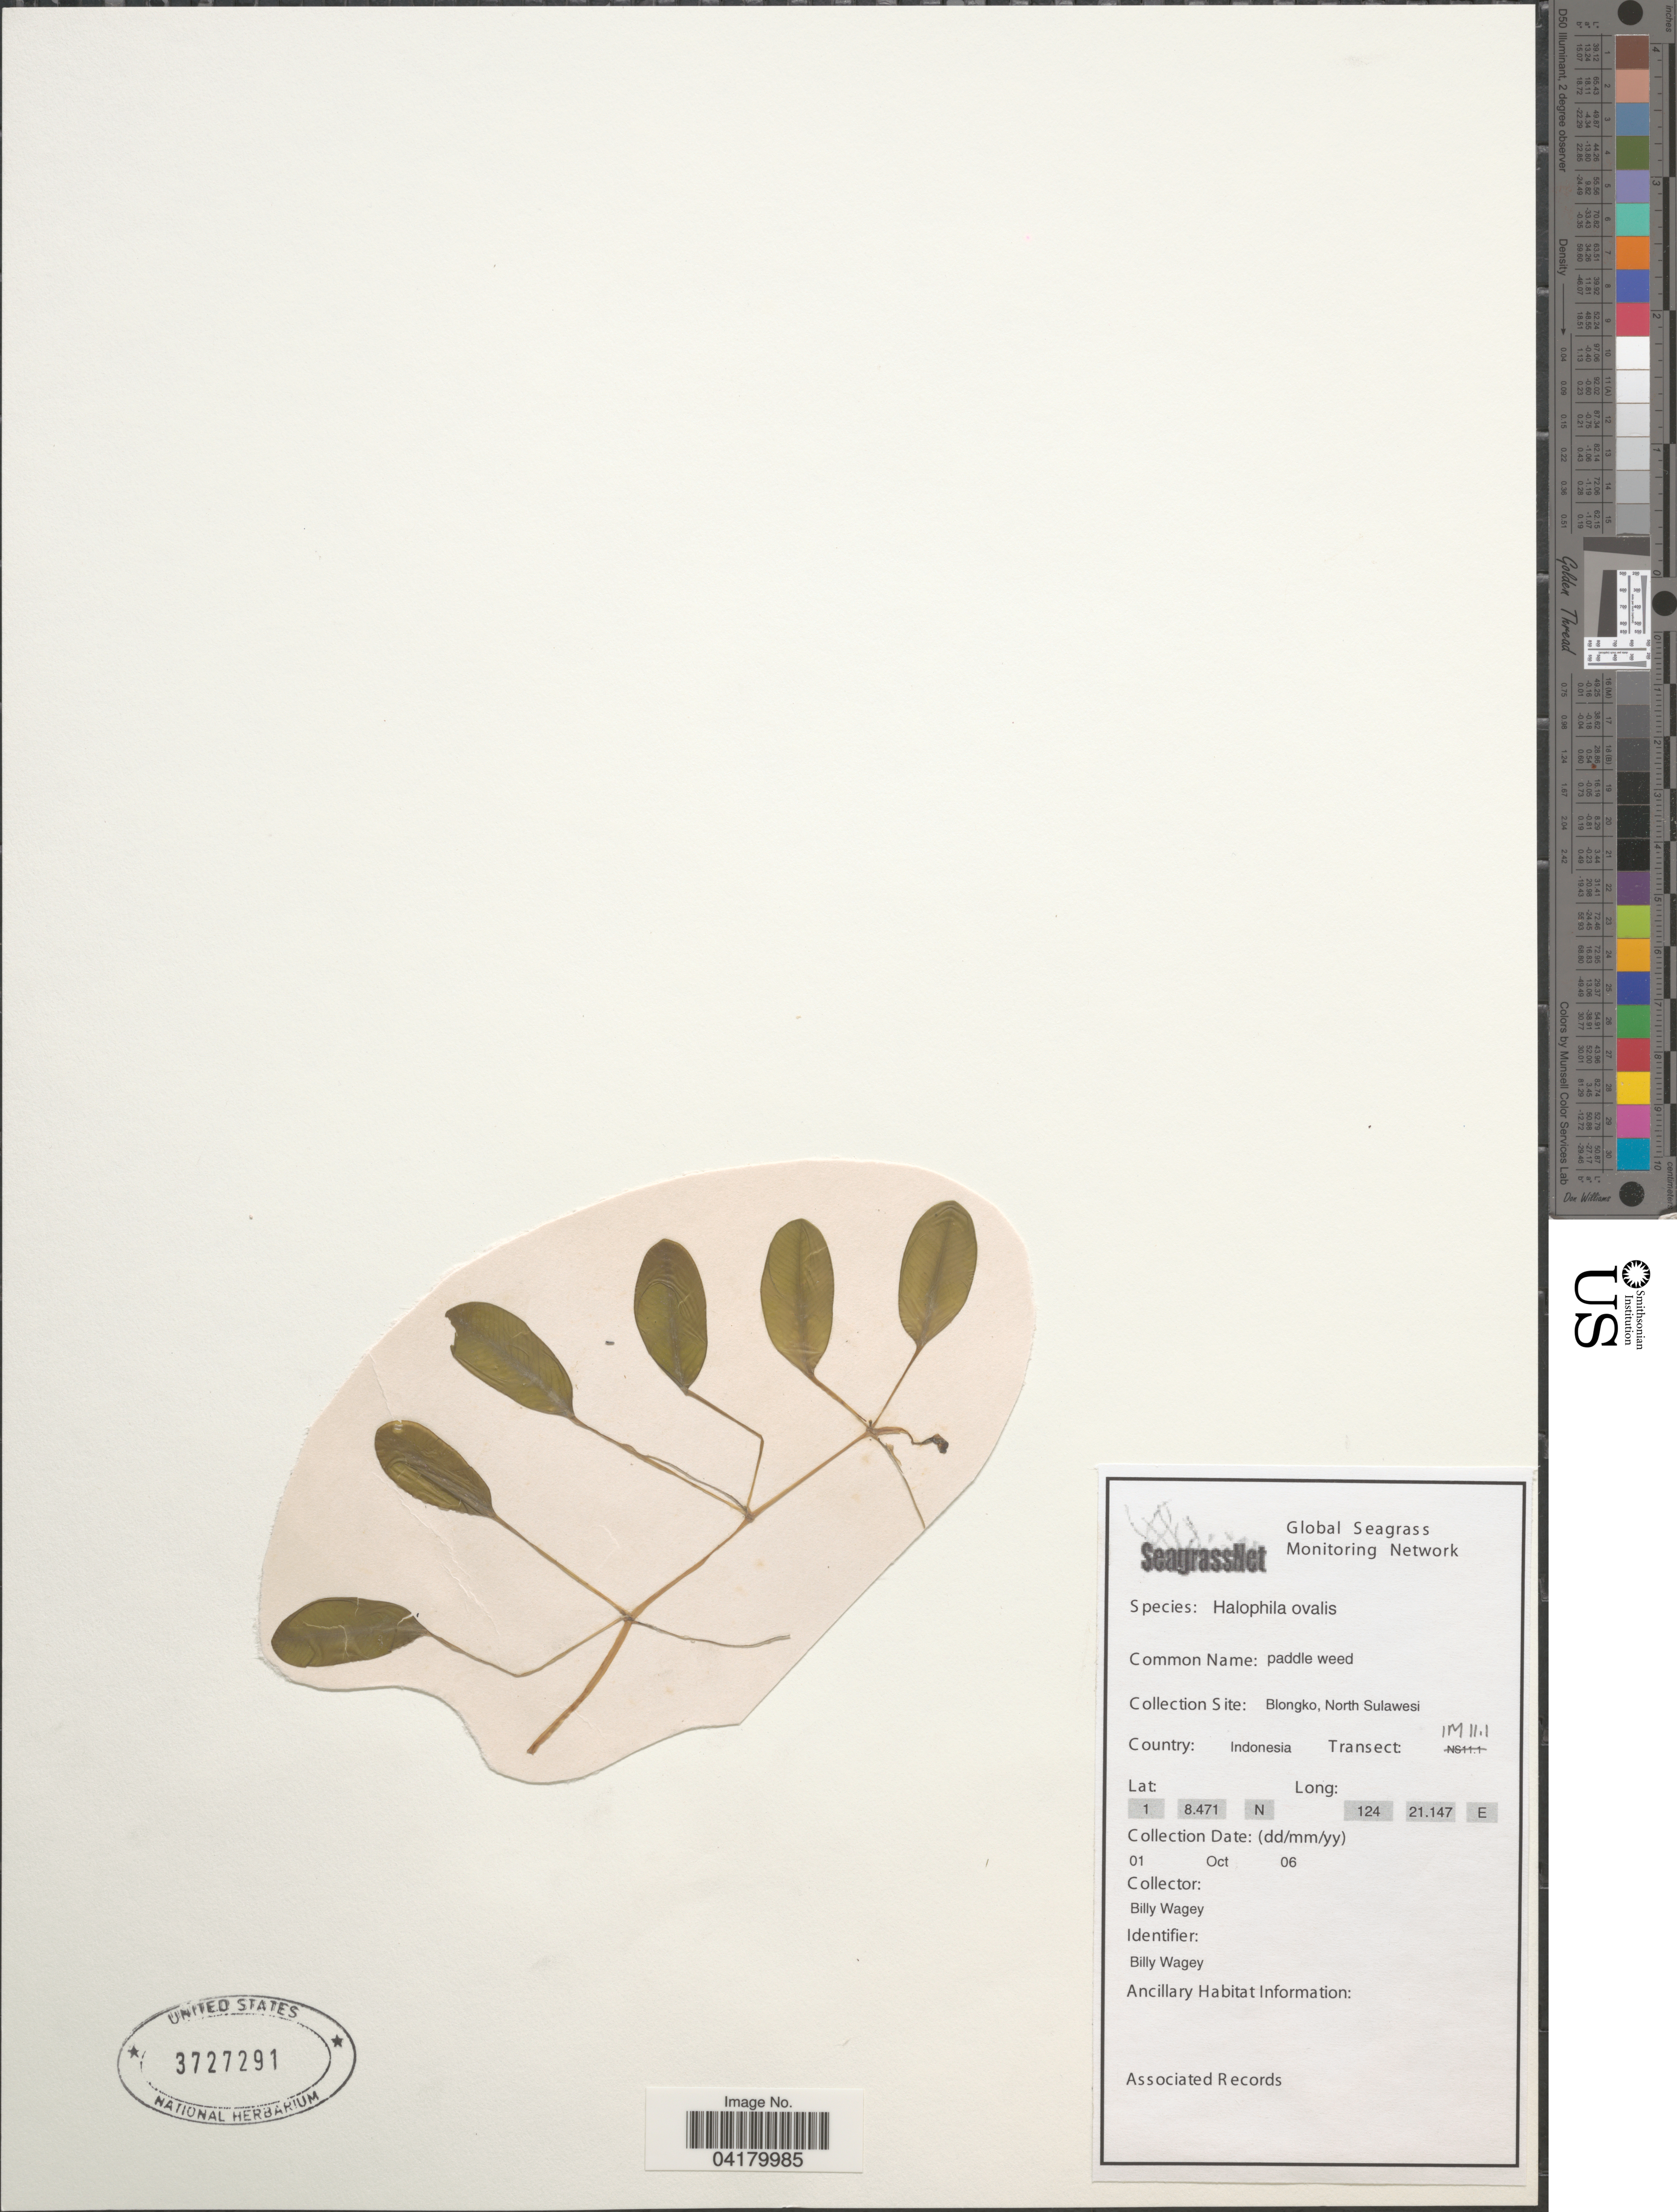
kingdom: Plantae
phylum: Tracheophyta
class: Liliopsida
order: Alismatales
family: Hydrocharitaceae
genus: Halophila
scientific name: Halophila ovalis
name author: (R. Br.) Hook. f.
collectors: B. Wagey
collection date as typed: Transcribed d/m/y: 1/10/6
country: Indonesia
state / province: Sulawesi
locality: Collection Site: Blongko, North Sulawesi. Transect: IM11.1.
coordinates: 1 8.471, 124 21.147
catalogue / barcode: US 3727291